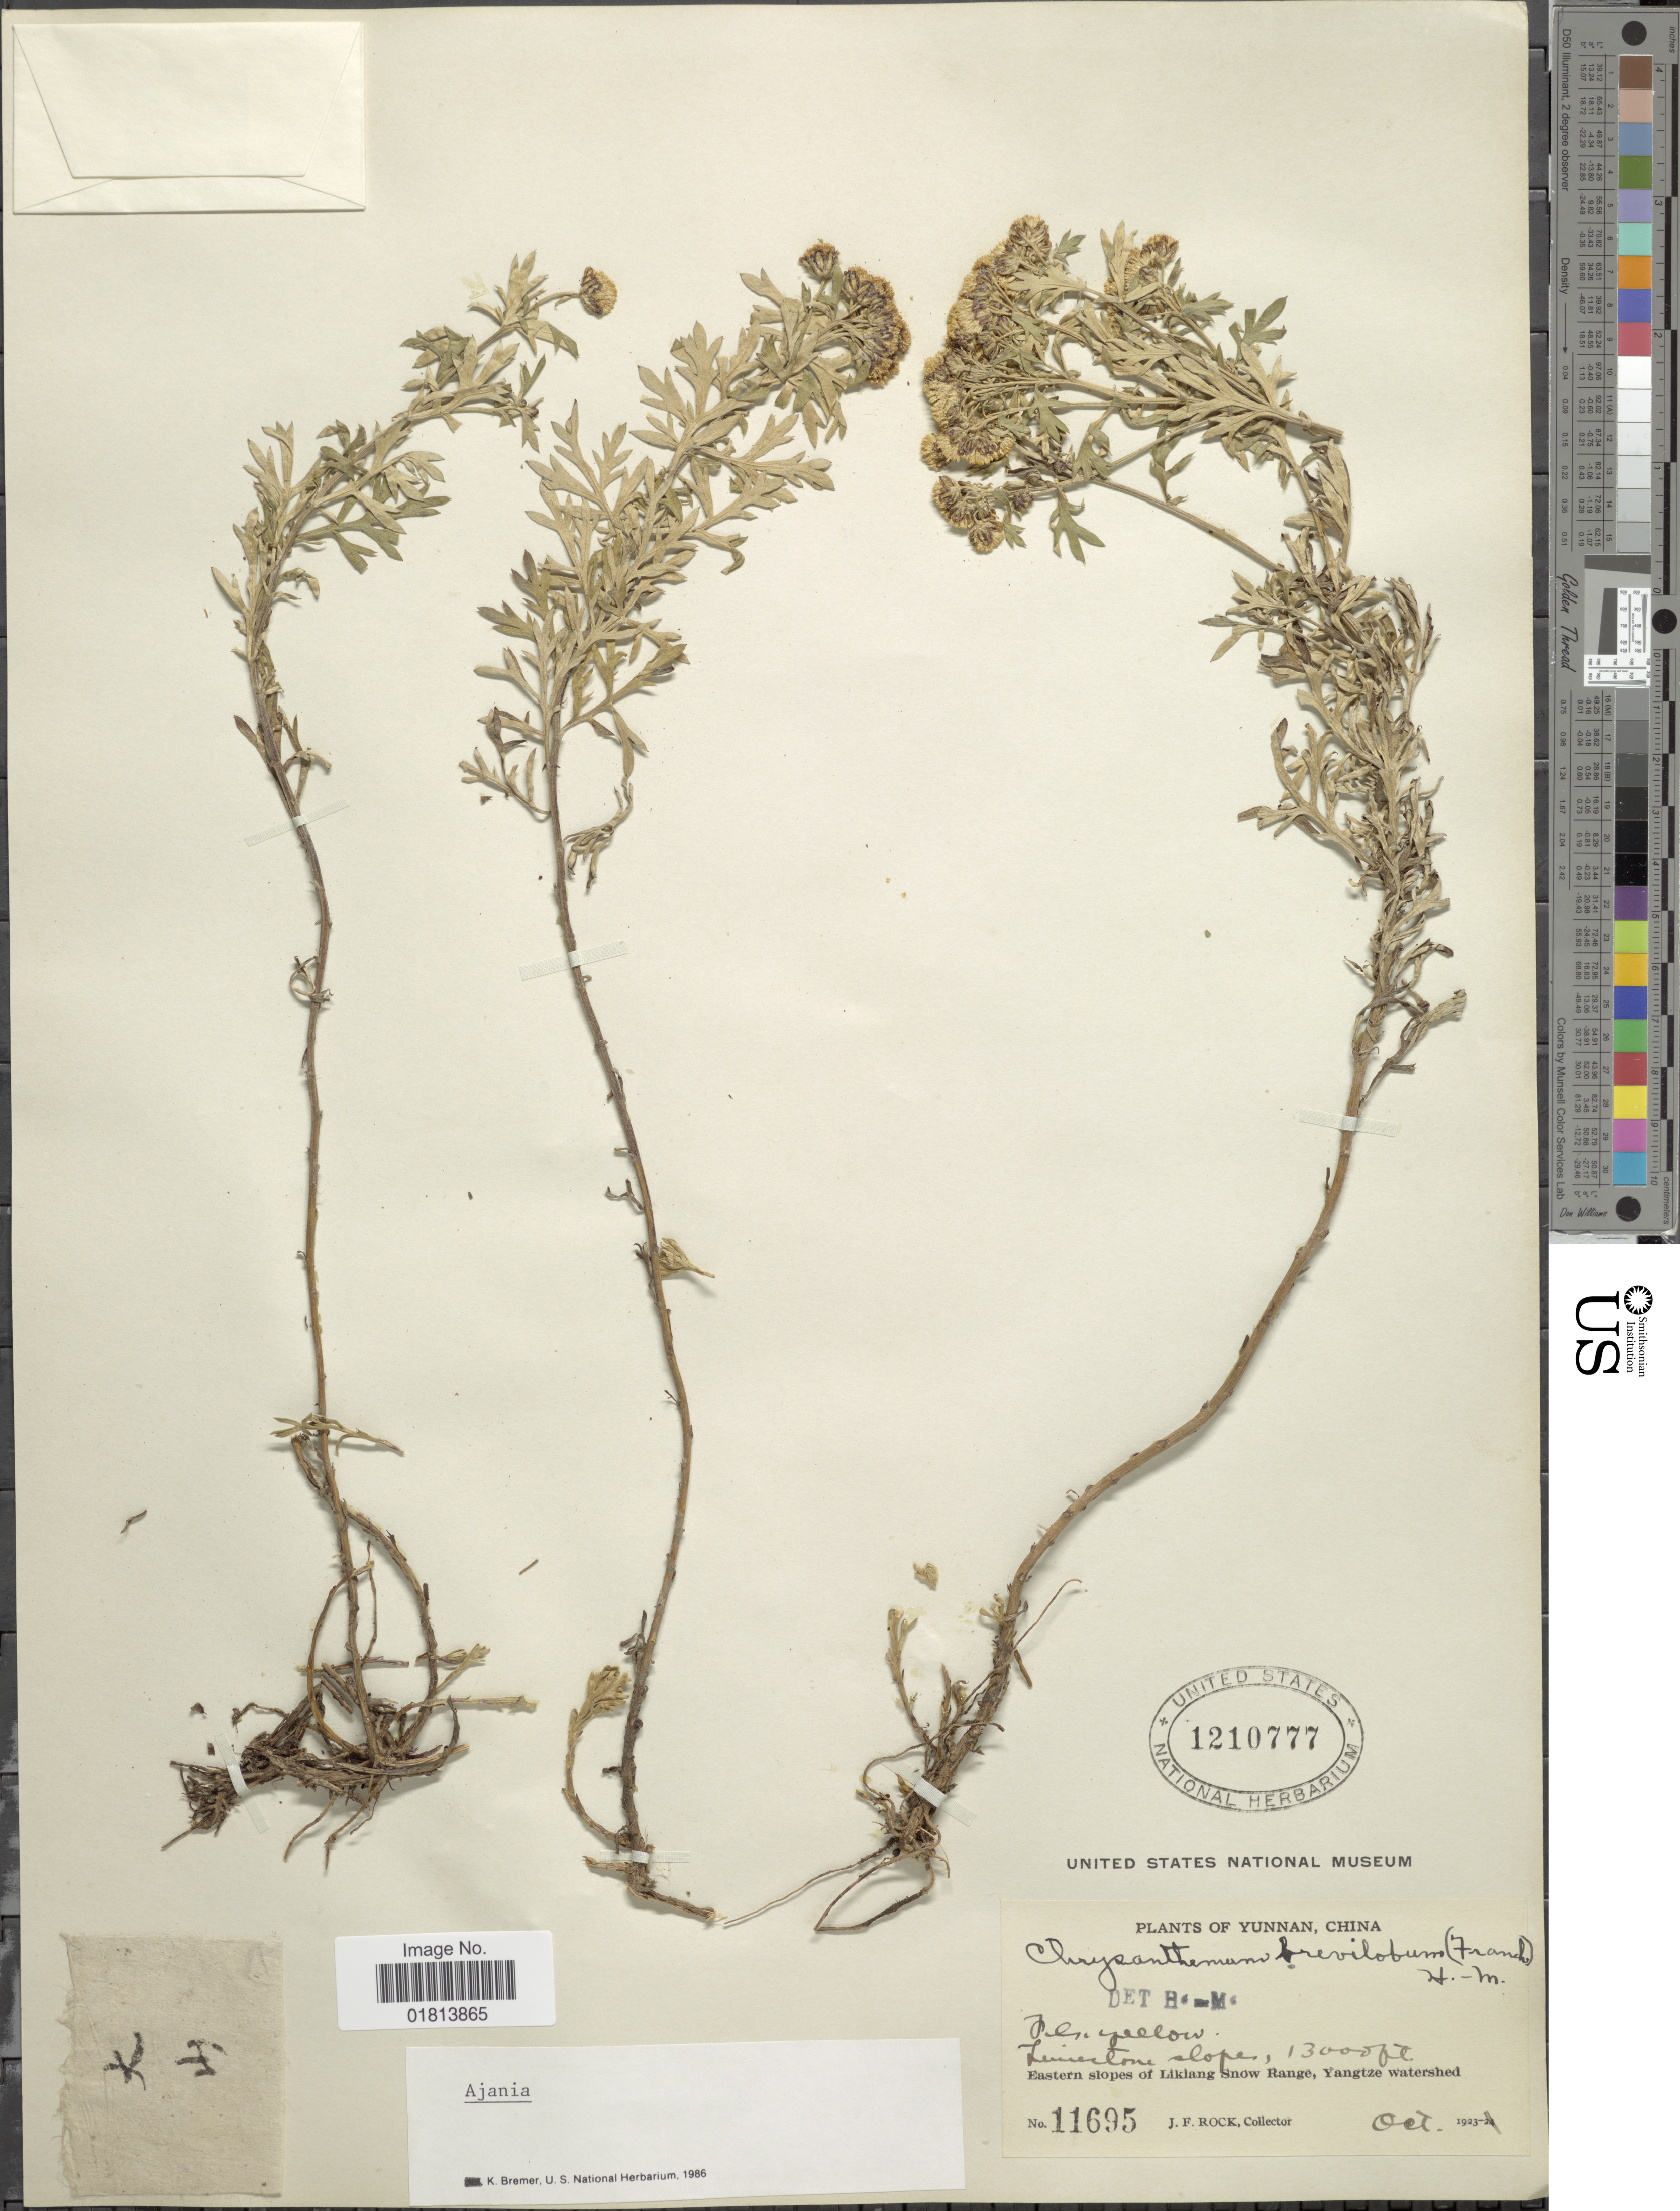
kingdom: Plantae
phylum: Tracheophyta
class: Magnoliopsida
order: Asterales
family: Asteraceae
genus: Ajania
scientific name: Ajania breviloba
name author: (Franch. ex Hand.-Mazz.) Y. Ling & C. Shih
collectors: J. Rock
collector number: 11695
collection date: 1923-10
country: China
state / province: Yunnan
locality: Eastern slopes of Likiang Snow Range, Yangtze watershed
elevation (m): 3962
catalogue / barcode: US 1210777